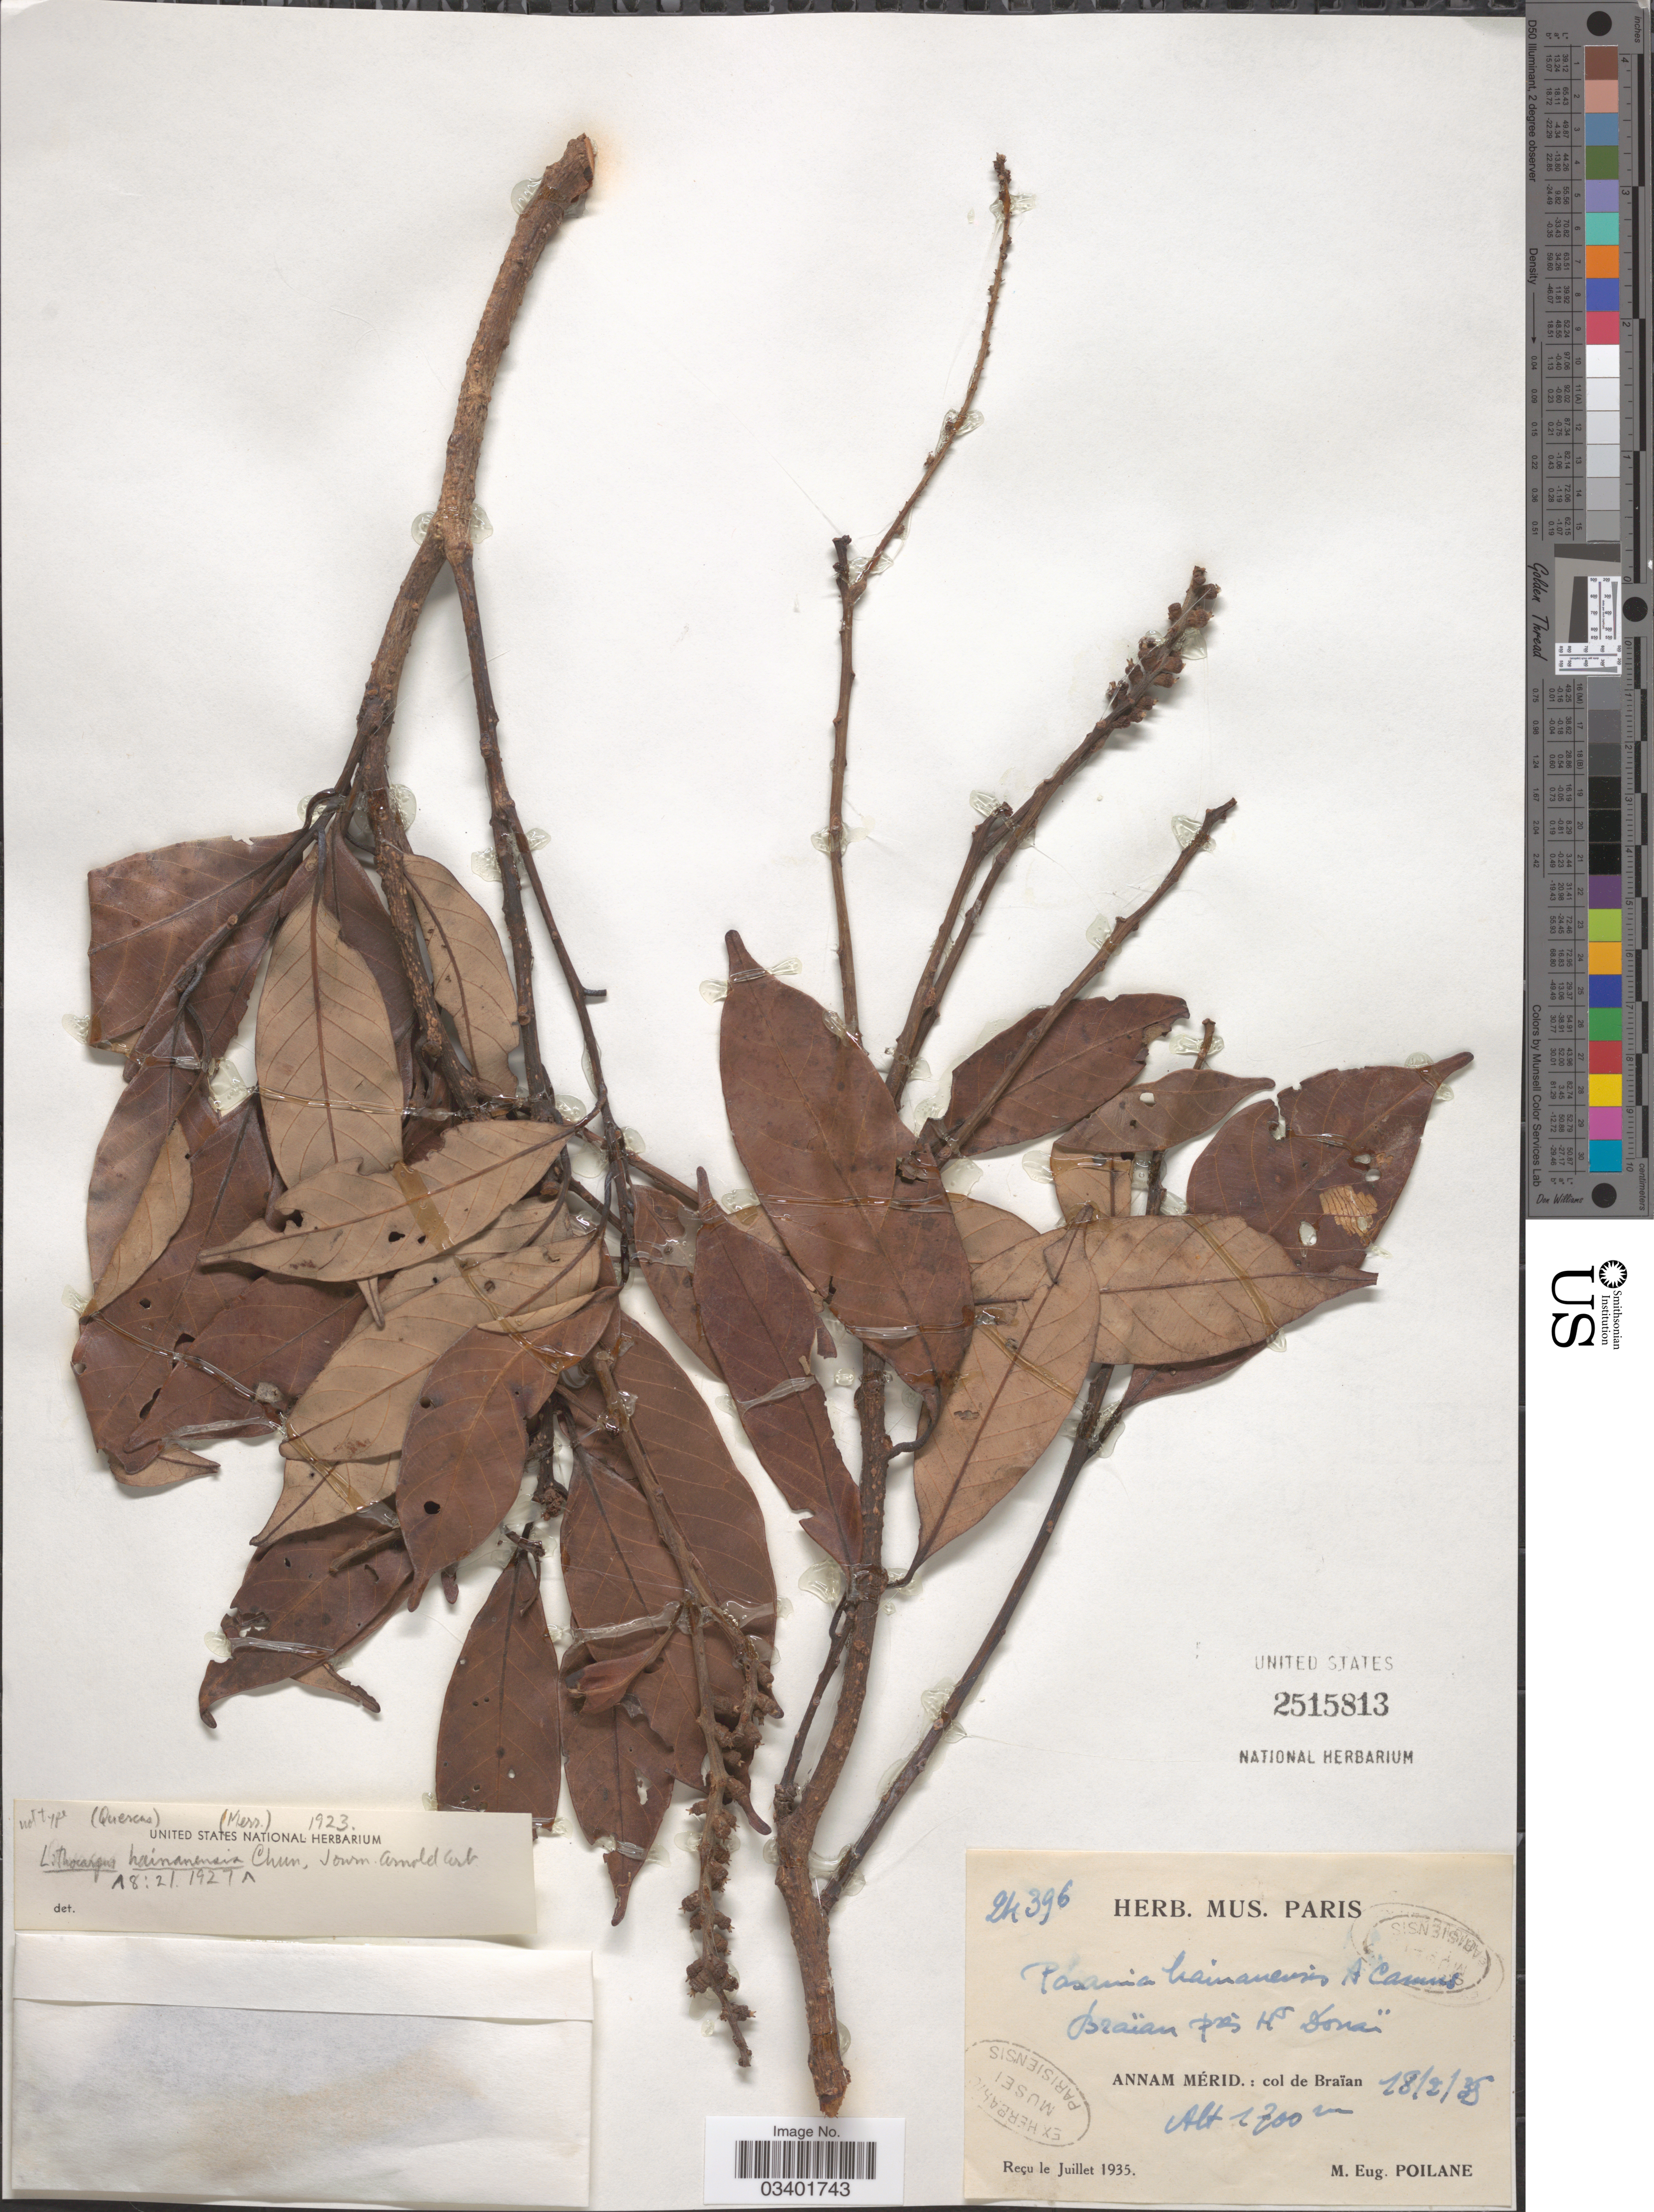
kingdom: Plantae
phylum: Tracheophyta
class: Magnoliopsida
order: Fagales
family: Fagaceae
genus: Lithocarpus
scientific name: Lithocarpus corneus var. hainanensis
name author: (Merr.) C.C. Huang & Y.T. Chang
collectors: M. Poilane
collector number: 24396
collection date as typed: Transcribed d/m/y: 18/2/35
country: Vietnam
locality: Braïan prés Ht Donaï. Annam mérid.: col de Braïan.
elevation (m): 1700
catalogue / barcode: US 2515813